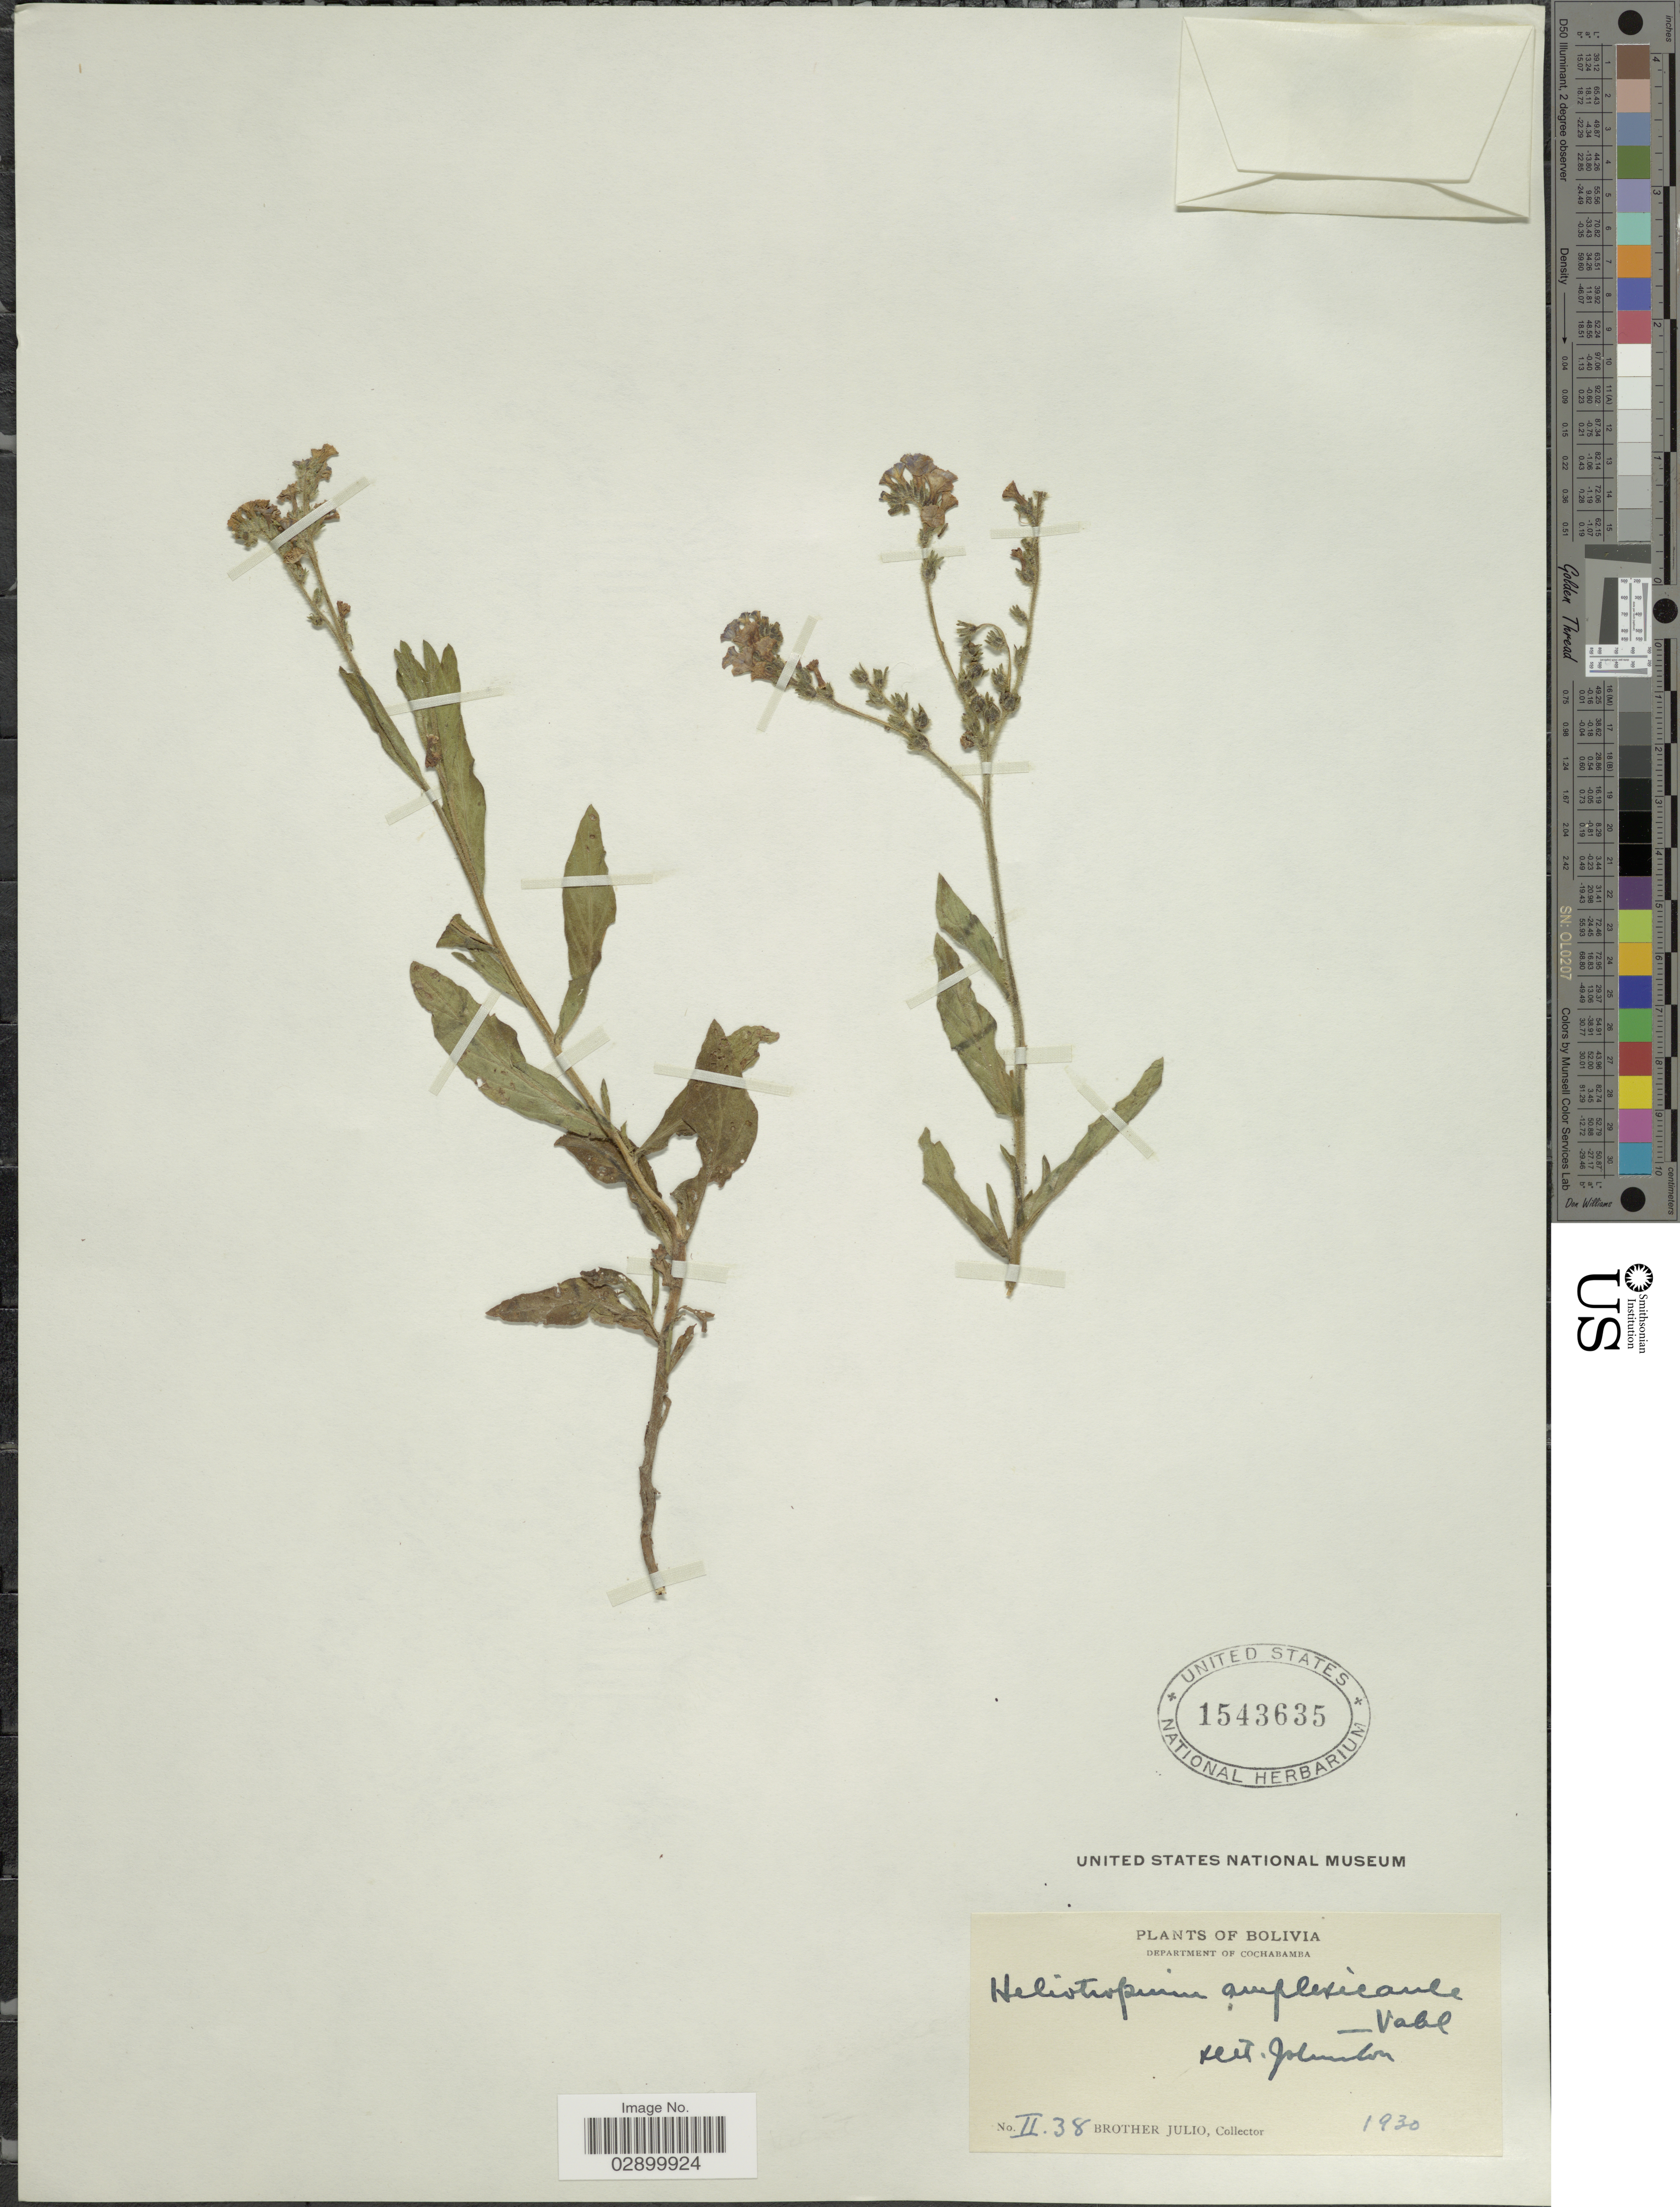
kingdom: Plantae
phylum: Tracheophyta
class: Magnoliopsida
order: Boraginales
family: Heliotropiaceae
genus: Heliotropium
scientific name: Heliotropium amplexicaule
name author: Vahl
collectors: Bro. Julio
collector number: II38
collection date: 1930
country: Bolivia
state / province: Cochabamba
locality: Department of Cochabamba.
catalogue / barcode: US 1543635